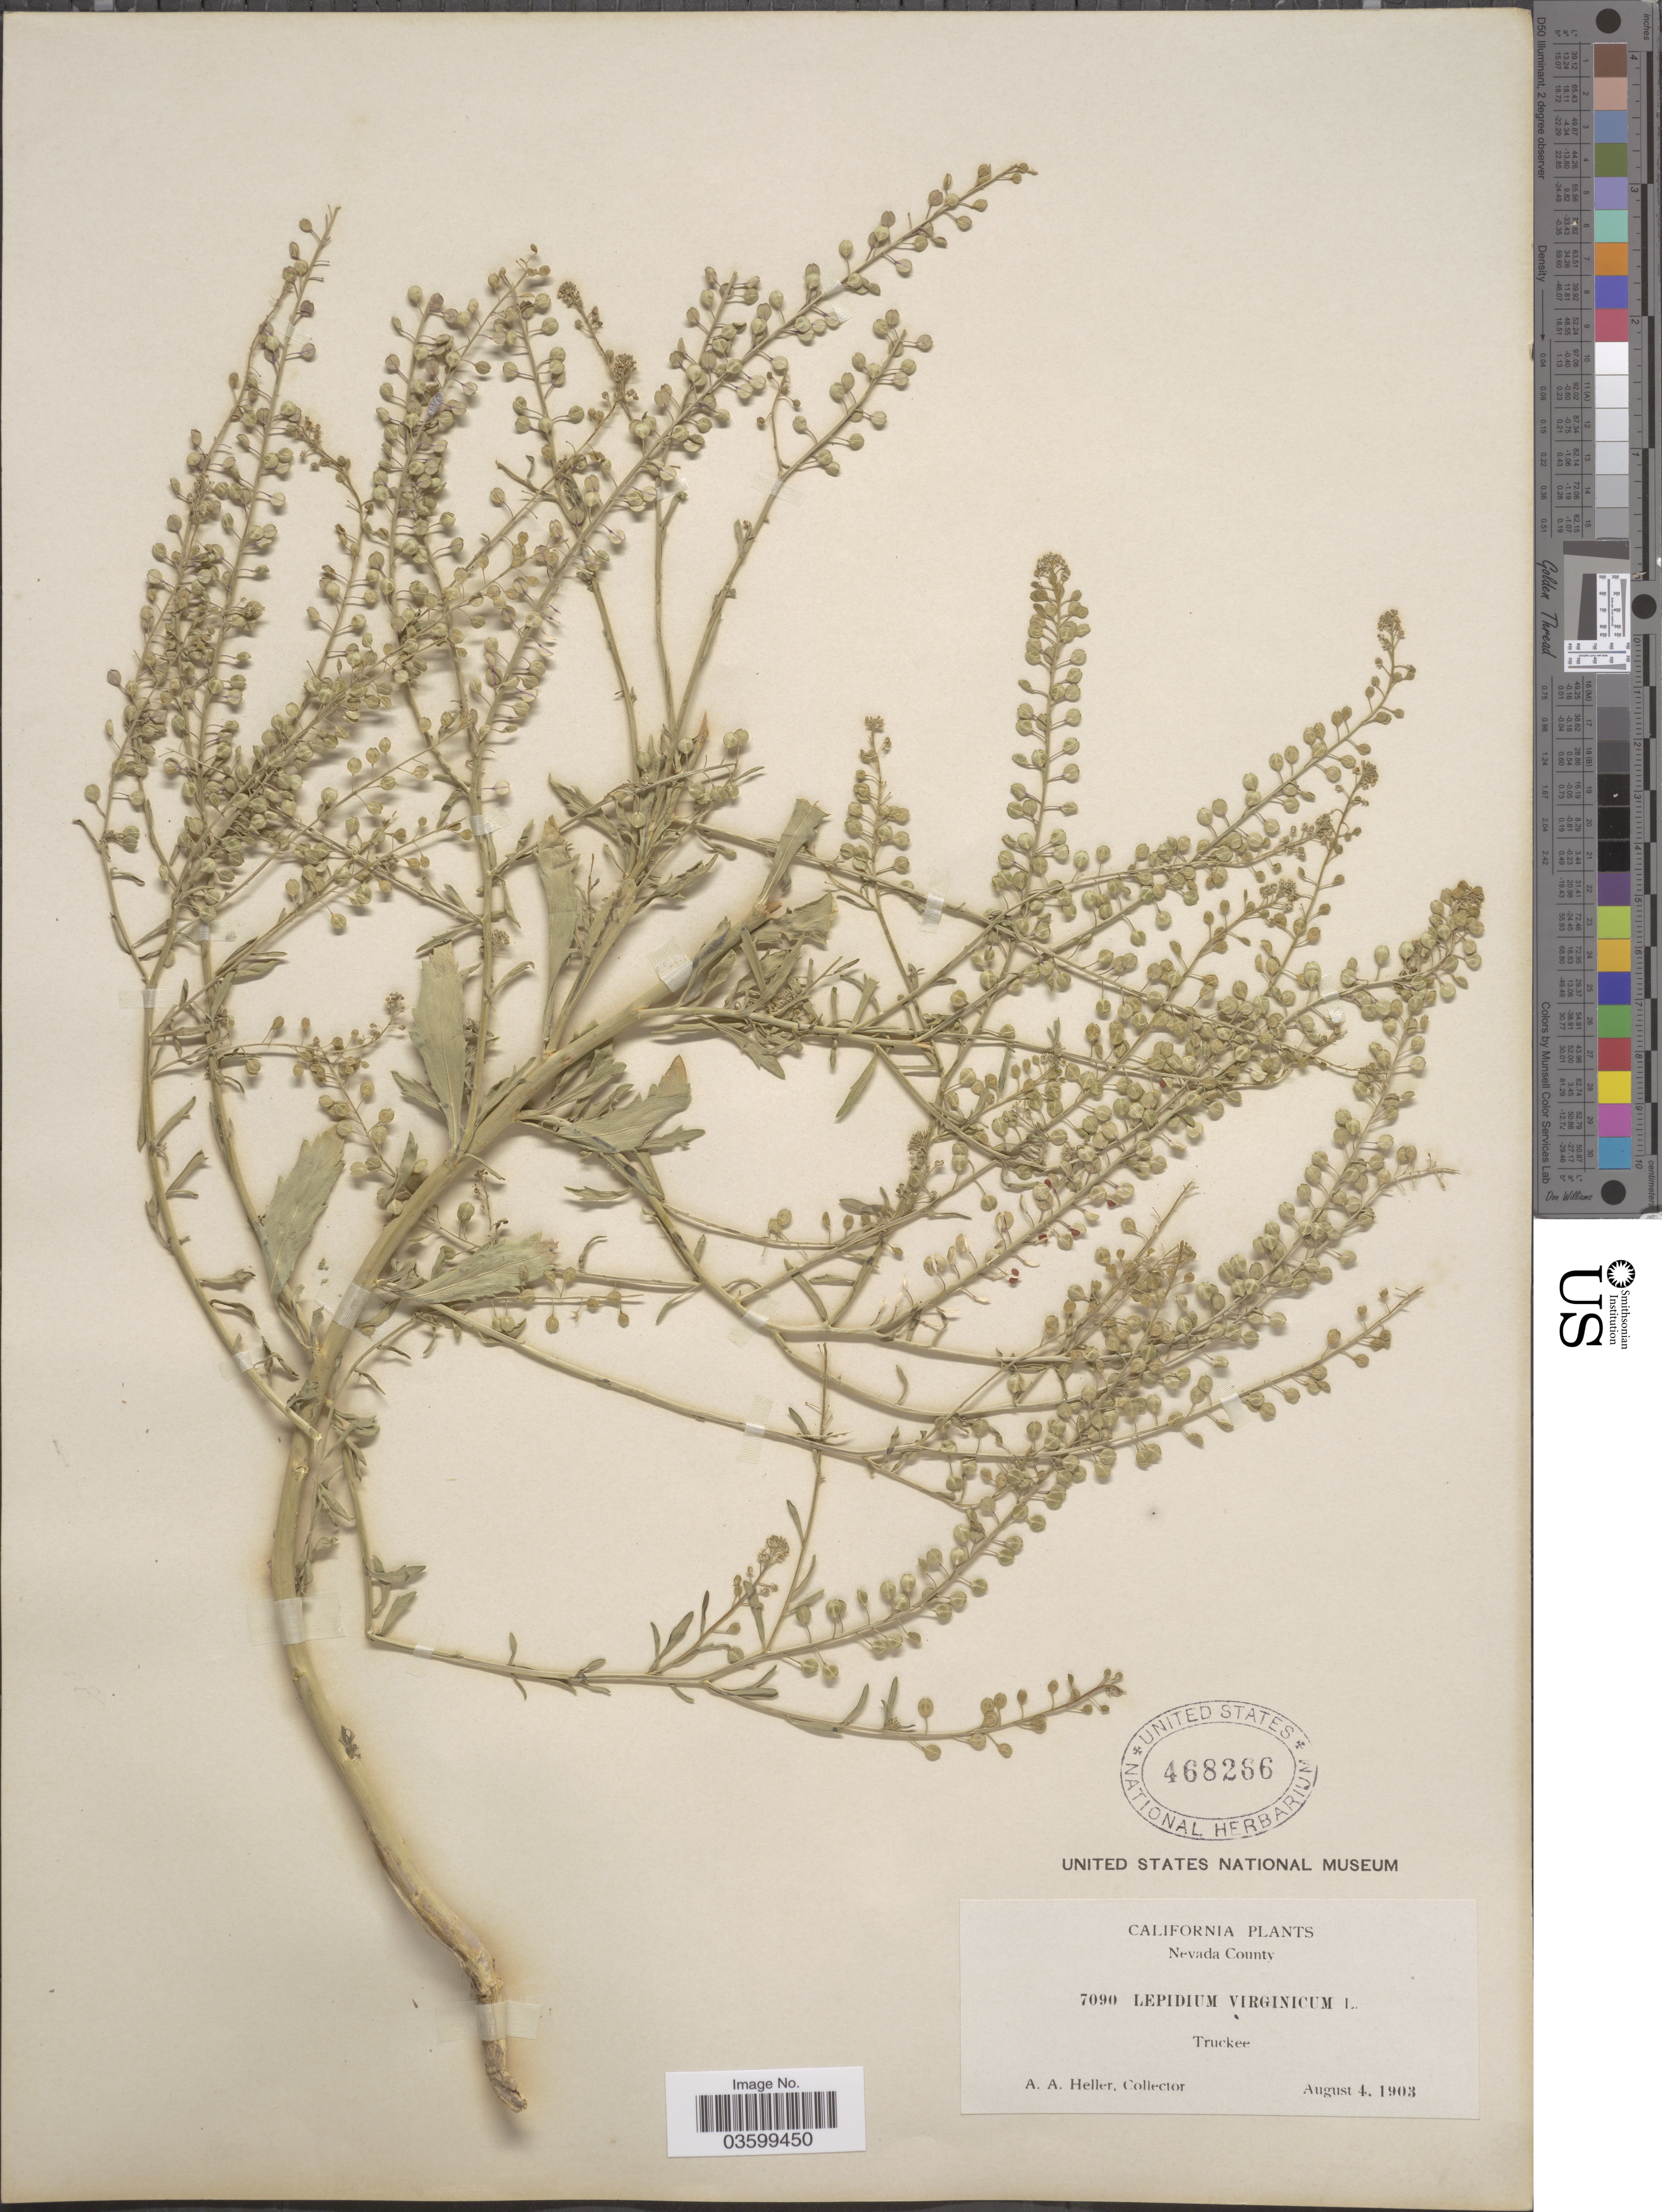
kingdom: Plantae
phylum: Tracheophyta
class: Magnoliopsida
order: Brassicales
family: Brassicaceae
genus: Lepidium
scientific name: Lepidium virginicum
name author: L.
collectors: A. A. Heller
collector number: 7090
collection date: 1903-08-04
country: United States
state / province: California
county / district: Nevada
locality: Nevada County. Truckee.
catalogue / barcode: US 468266